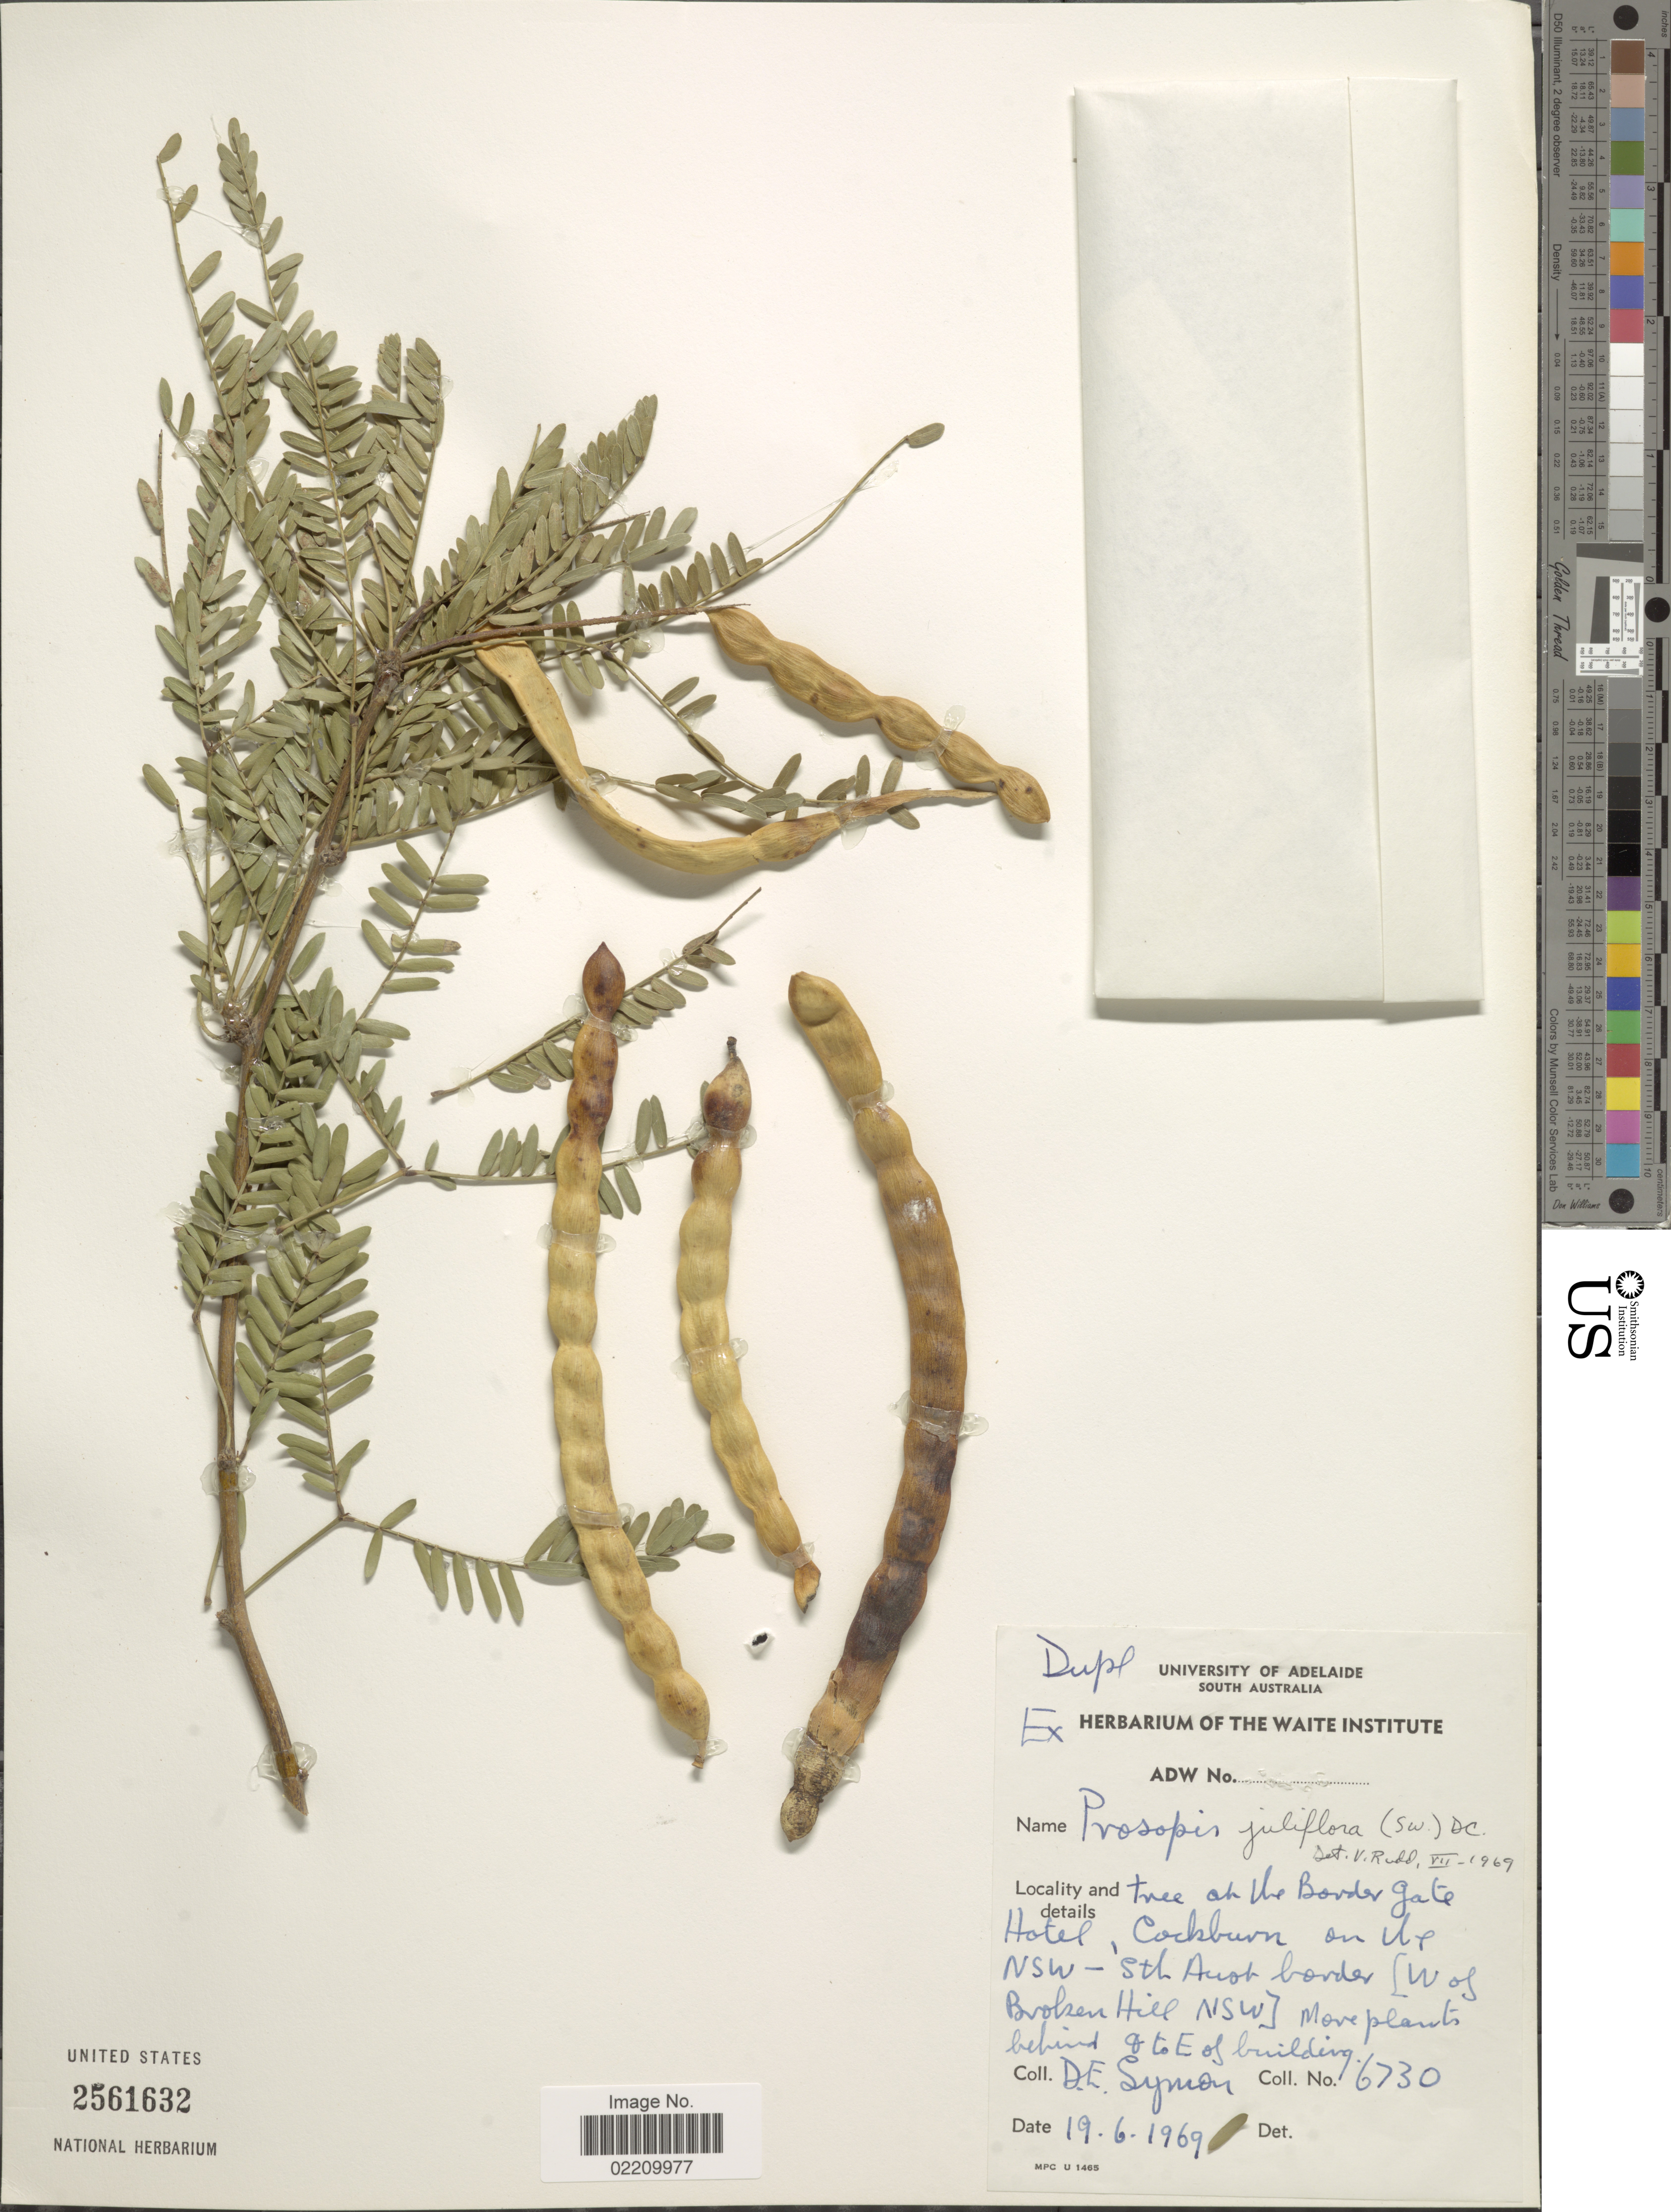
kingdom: Plantae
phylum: Tracheophyta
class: Magnoliopsida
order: Fabales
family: Fabaceae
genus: Neltuma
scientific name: Neltuma velutina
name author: (Wooton) Britton & Rose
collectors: D. Symon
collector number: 6730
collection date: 1969-06-19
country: Australia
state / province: New South Wales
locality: Border Gate Hotel, Cockburn on up NSW, Sth Aust border (W of Broken Hill Hotel NSW)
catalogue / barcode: US 2561632